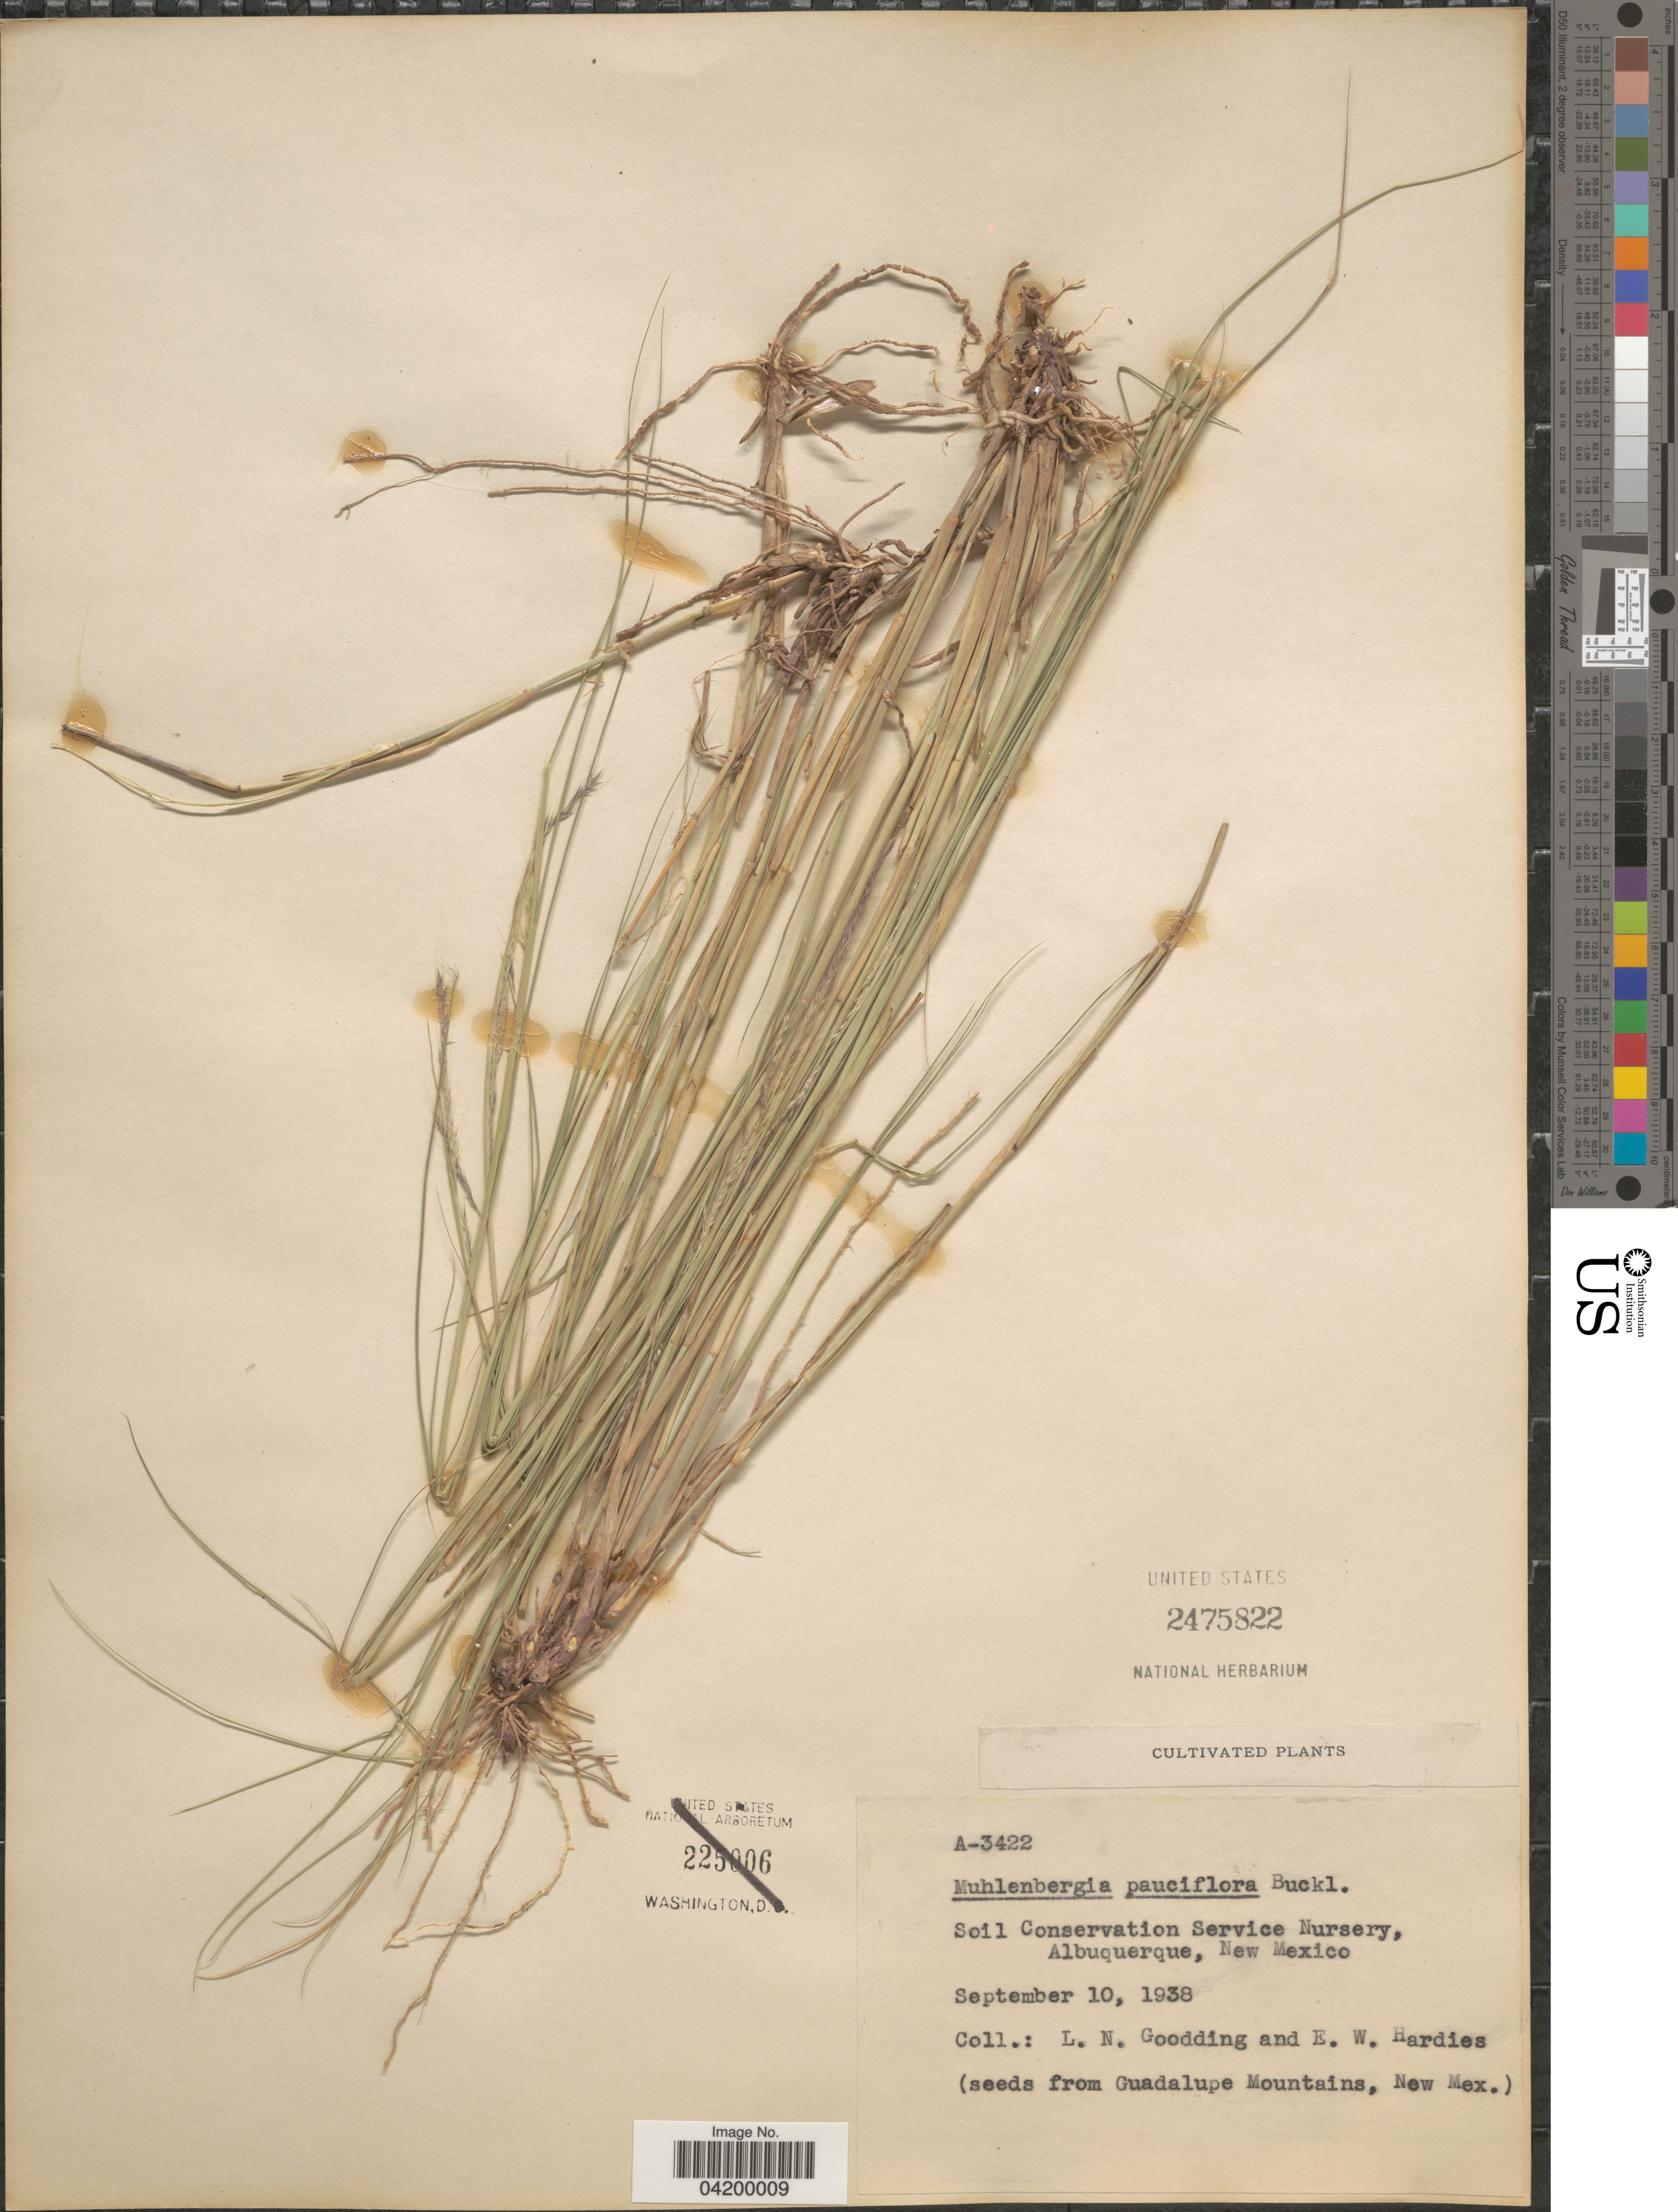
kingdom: Plantae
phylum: Tracheophyta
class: Liliopsida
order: Poales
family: Poaceae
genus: Muhlenbergia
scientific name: Muhlenbergia pauciflora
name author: Buckley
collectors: L. N. Goodding & E. Hardies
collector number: A-3422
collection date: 1938-09-10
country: United States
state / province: New Mexico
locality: Soil Conservation Service Nursery, Albuquerque.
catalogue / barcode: US 2475822